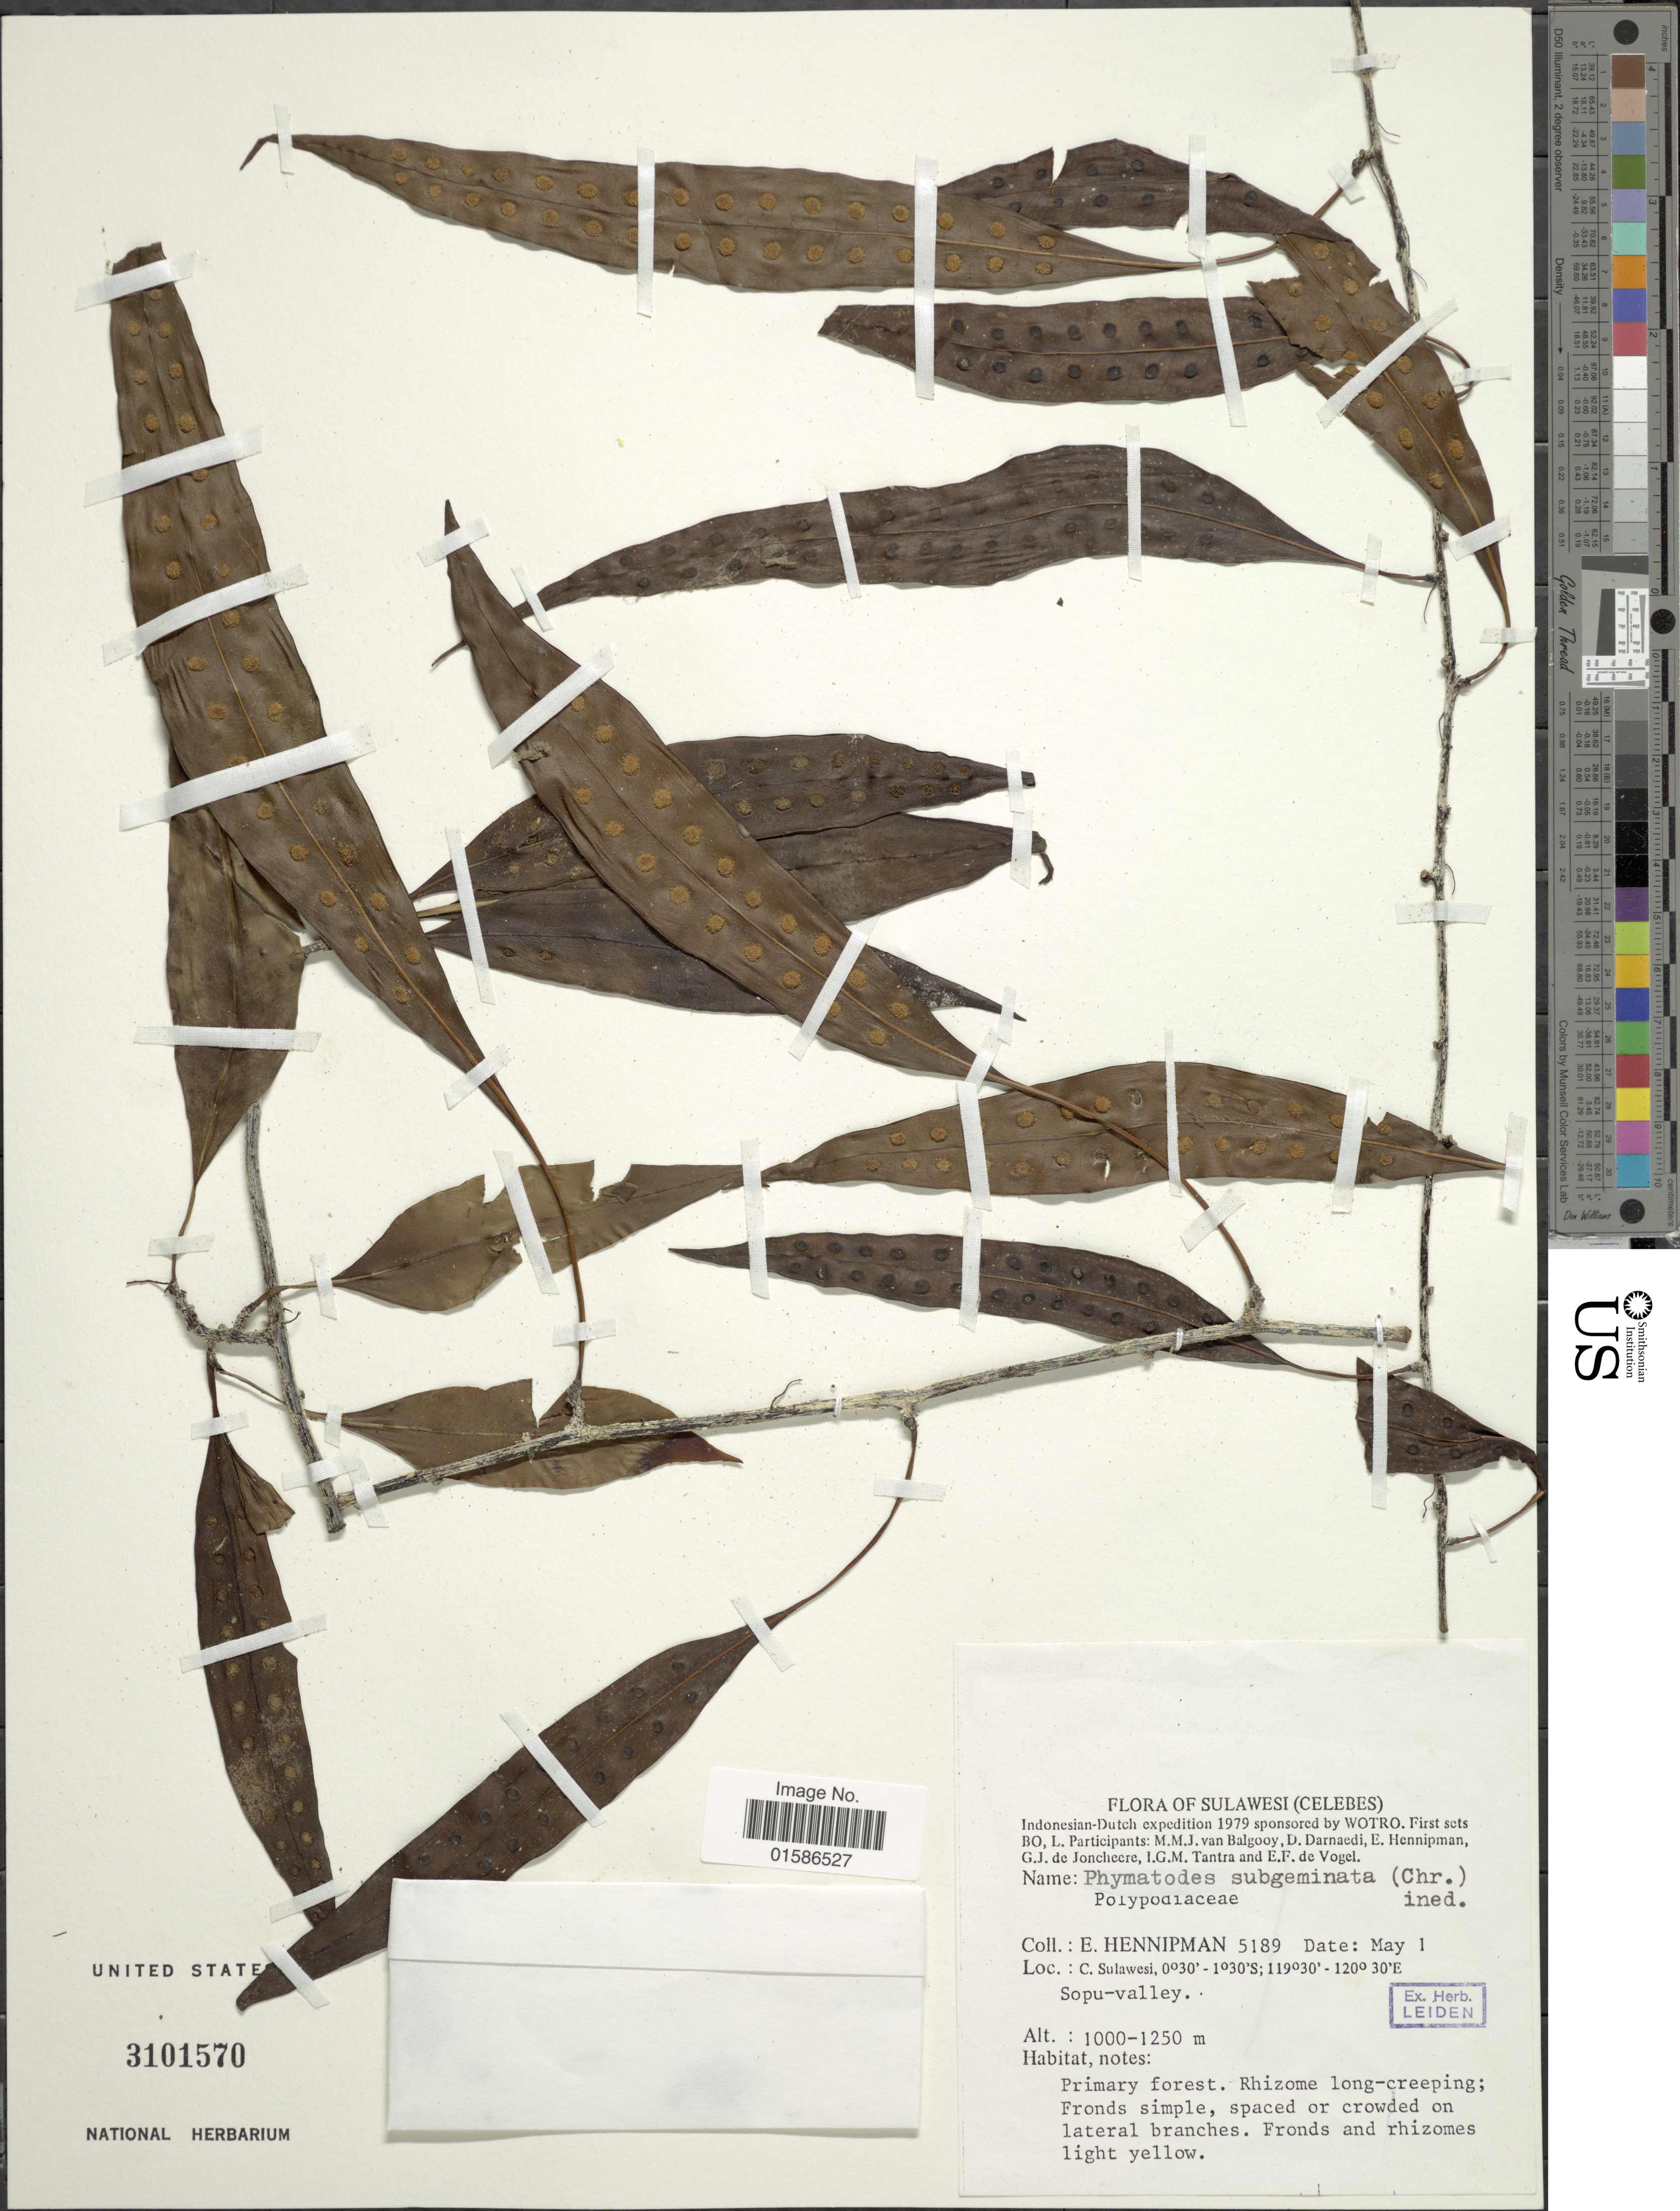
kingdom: Plantae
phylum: Tracheophyta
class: Polypodiopsida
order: Polypodiales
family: Polypodiaceae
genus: Microsorum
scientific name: Microsorum papuanum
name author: (Baker) Parris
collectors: E. Hennipman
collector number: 5189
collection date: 1979-05-01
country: Indonesia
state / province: Sulawesi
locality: (Celebes), C. Sulawesi, Sopu-valley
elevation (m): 1000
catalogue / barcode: US 3101570